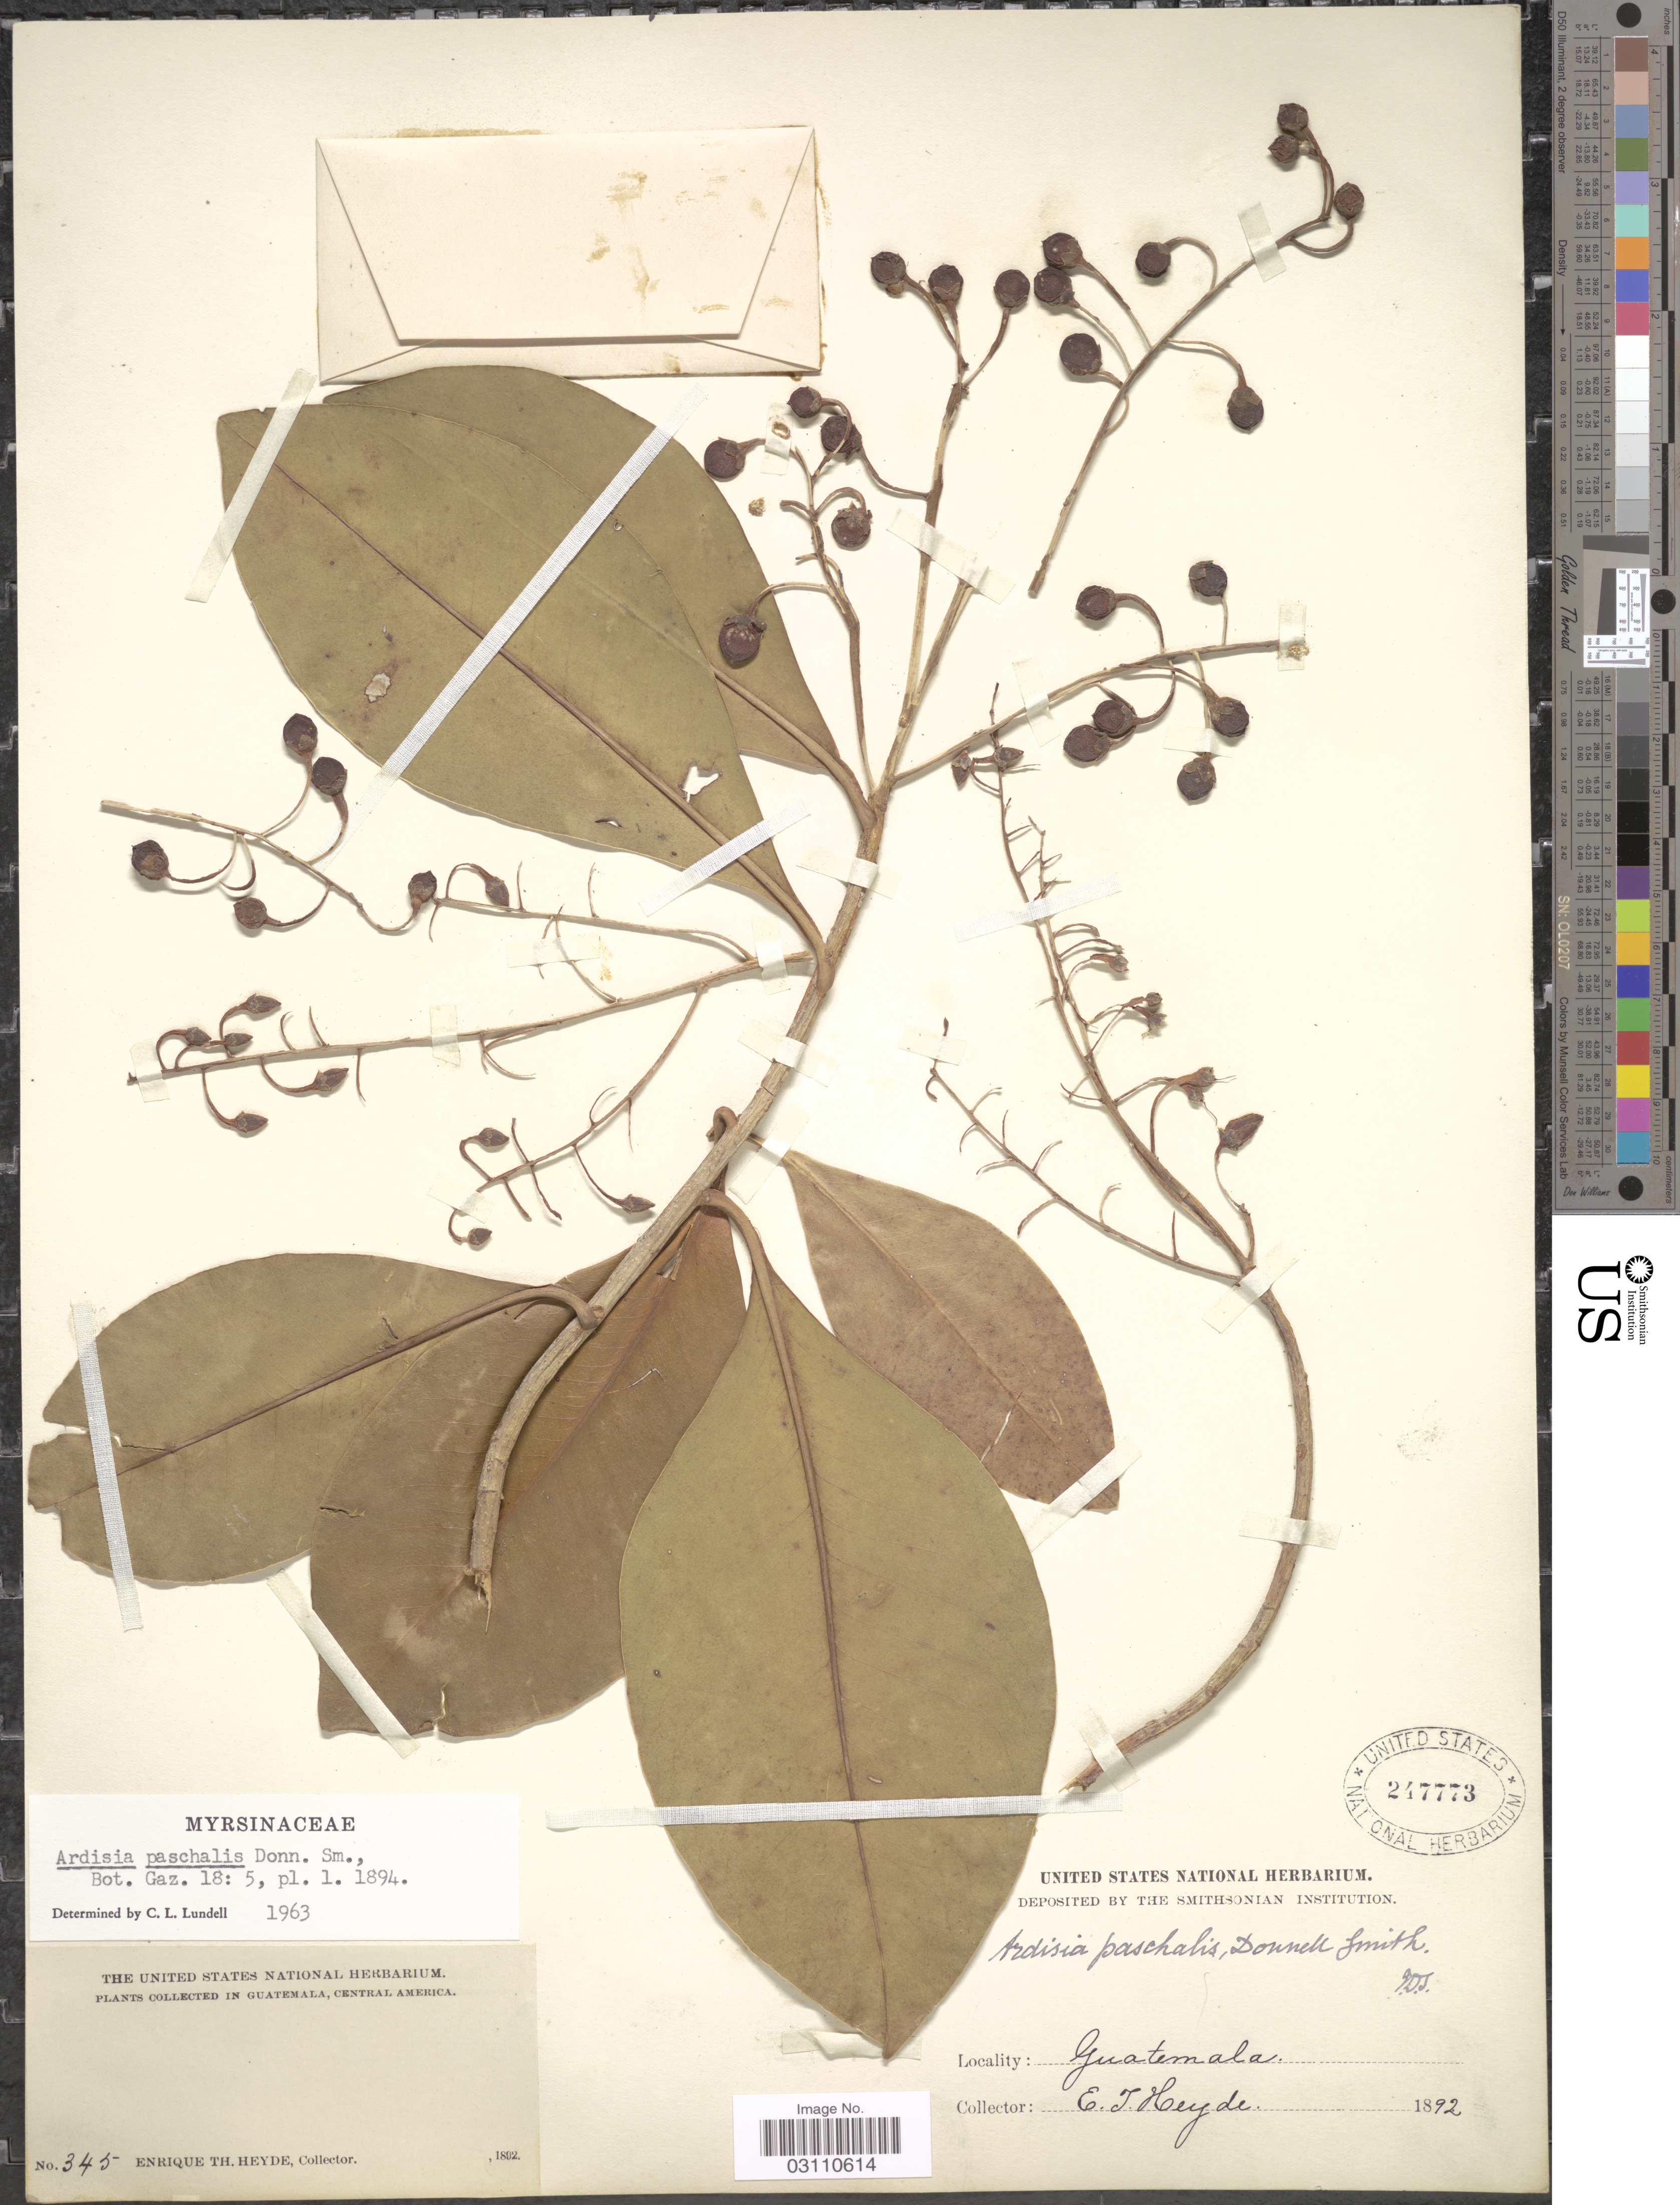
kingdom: Plantae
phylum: Tracheophyta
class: Magnoliopsida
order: Ericales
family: Primulaceae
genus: Ardisia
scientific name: Ardisia paschalis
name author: Donn. Sm.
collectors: E. T. Heyde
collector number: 345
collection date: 1892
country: Guatemala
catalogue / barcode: US 247773